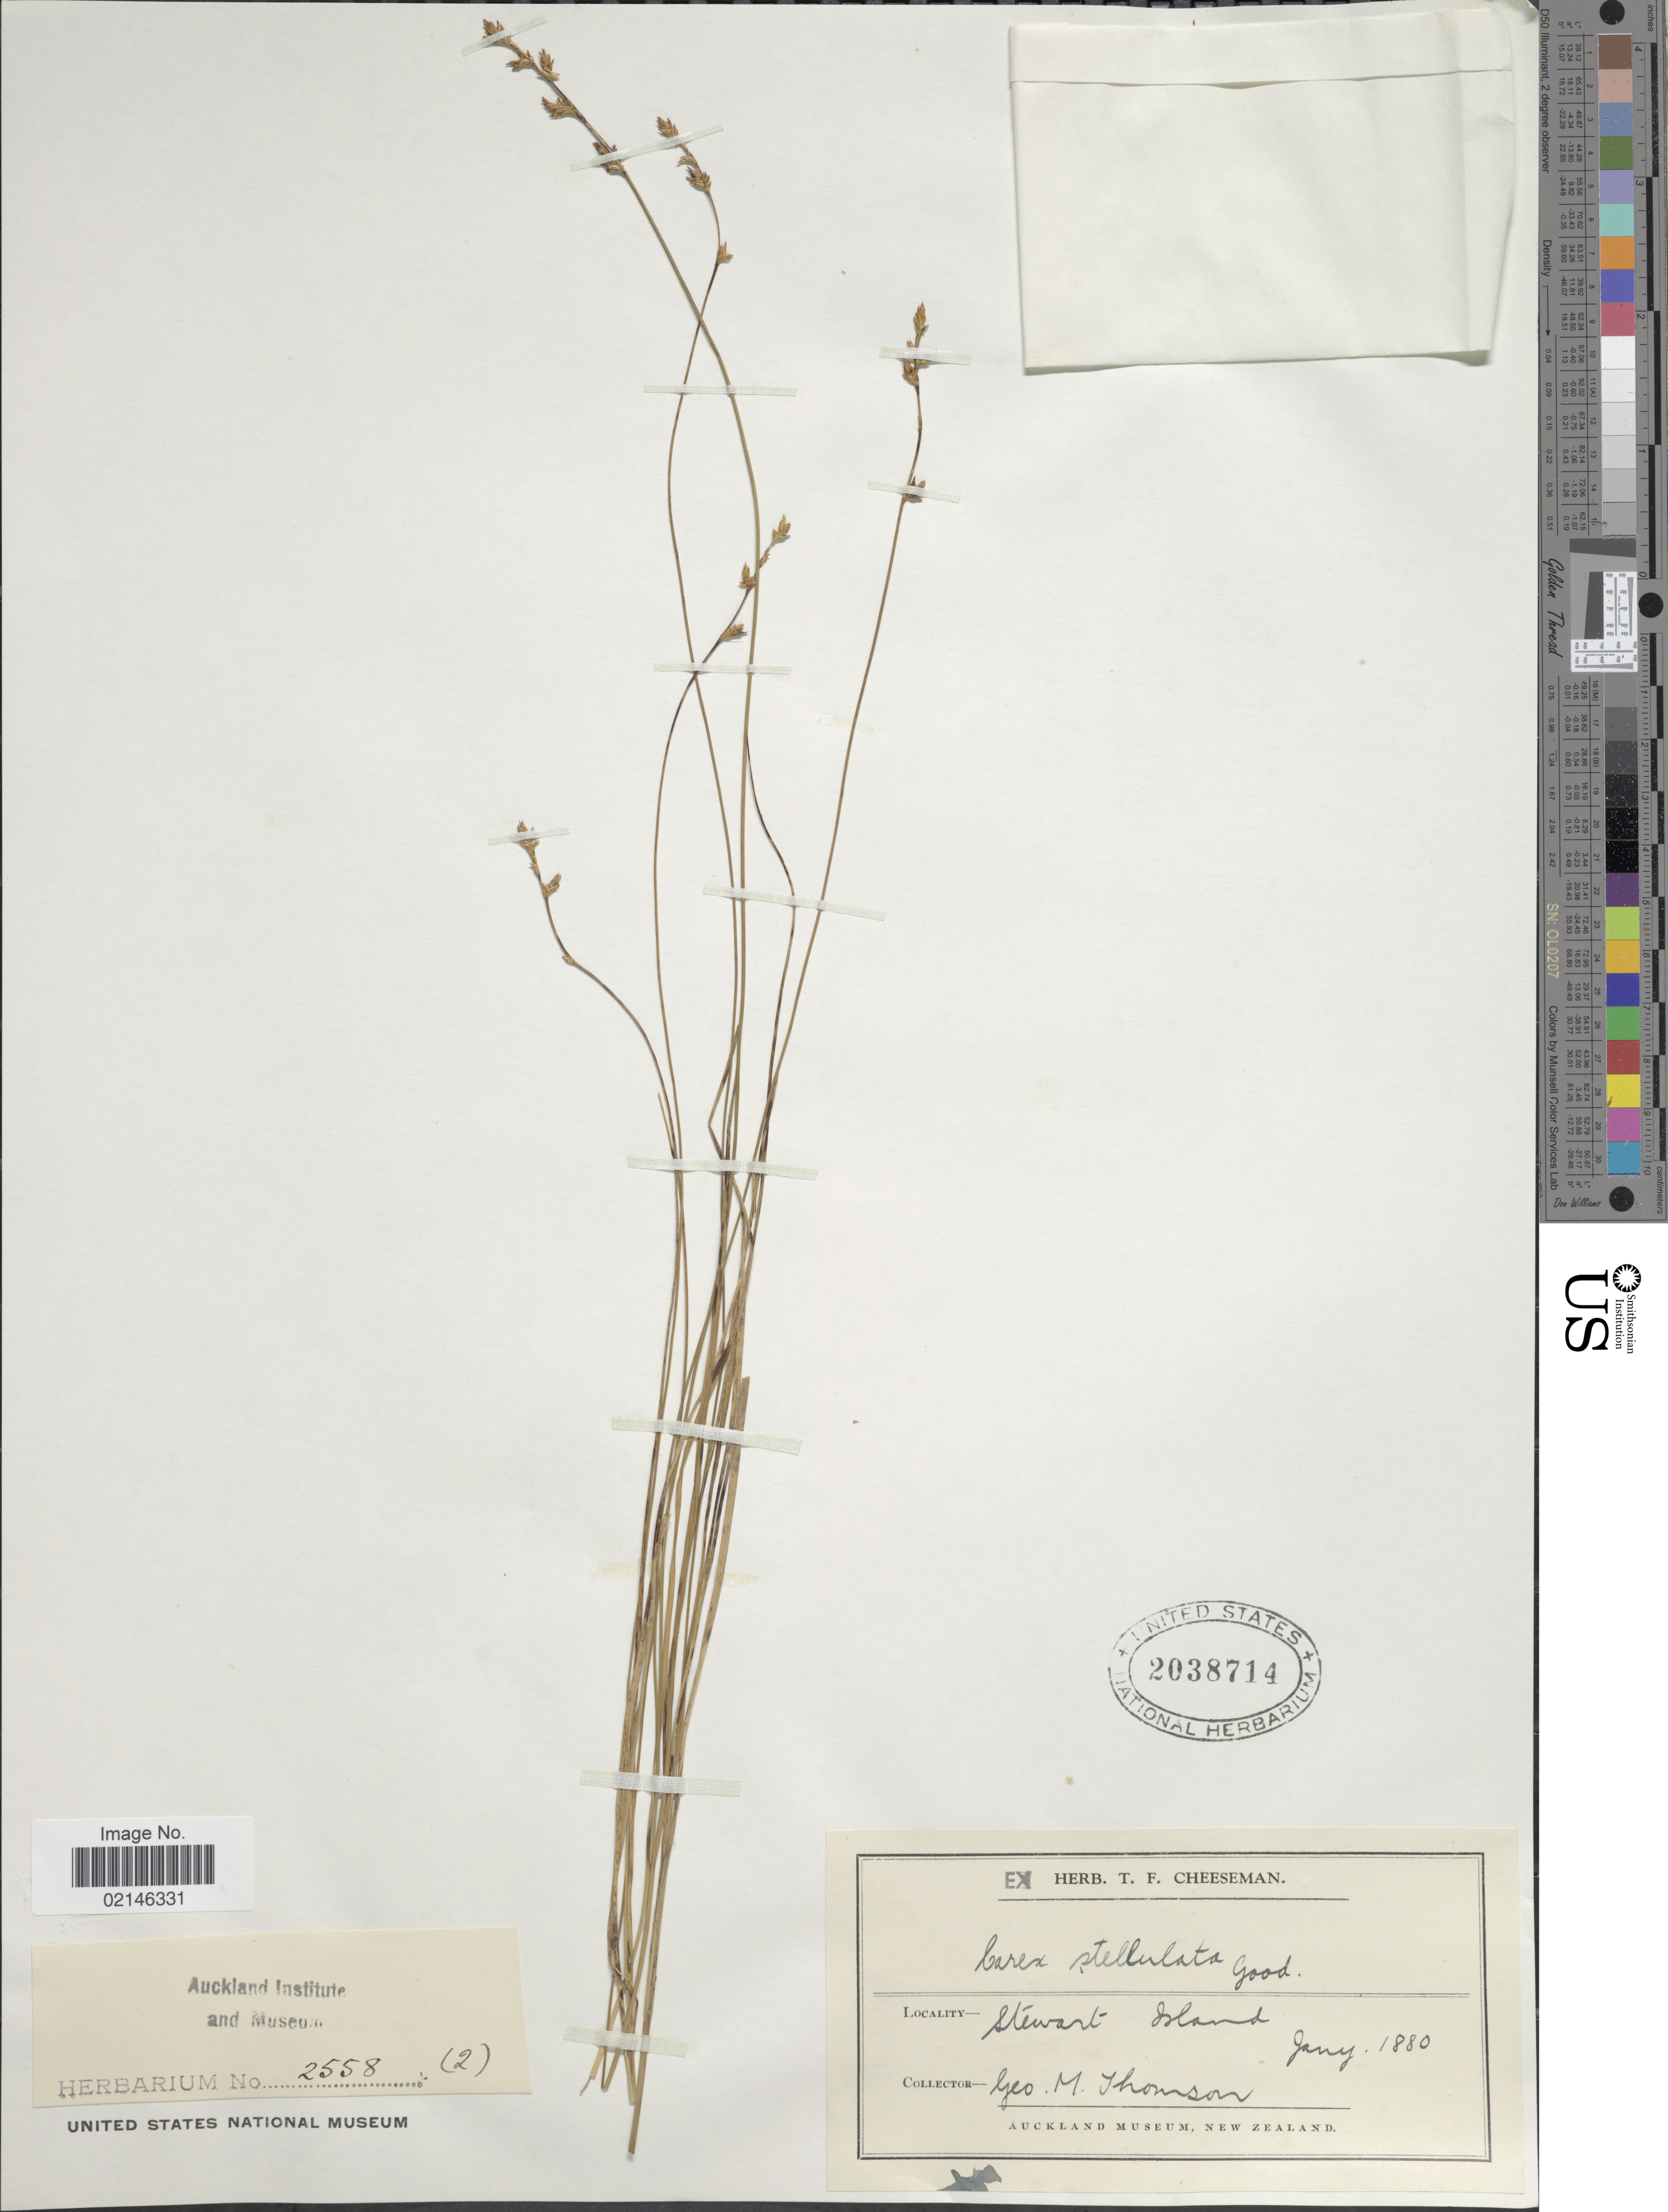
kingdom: Plantae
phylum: Tracheophyta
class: Liliopsida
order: Poales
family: Cyperaceae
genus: Carex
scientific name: Carex echinata subsp. echinata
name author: Murray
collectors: G. M. Thomson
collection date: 1880-01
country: New Zealand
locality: Stewart Island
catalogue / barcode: US 2038714